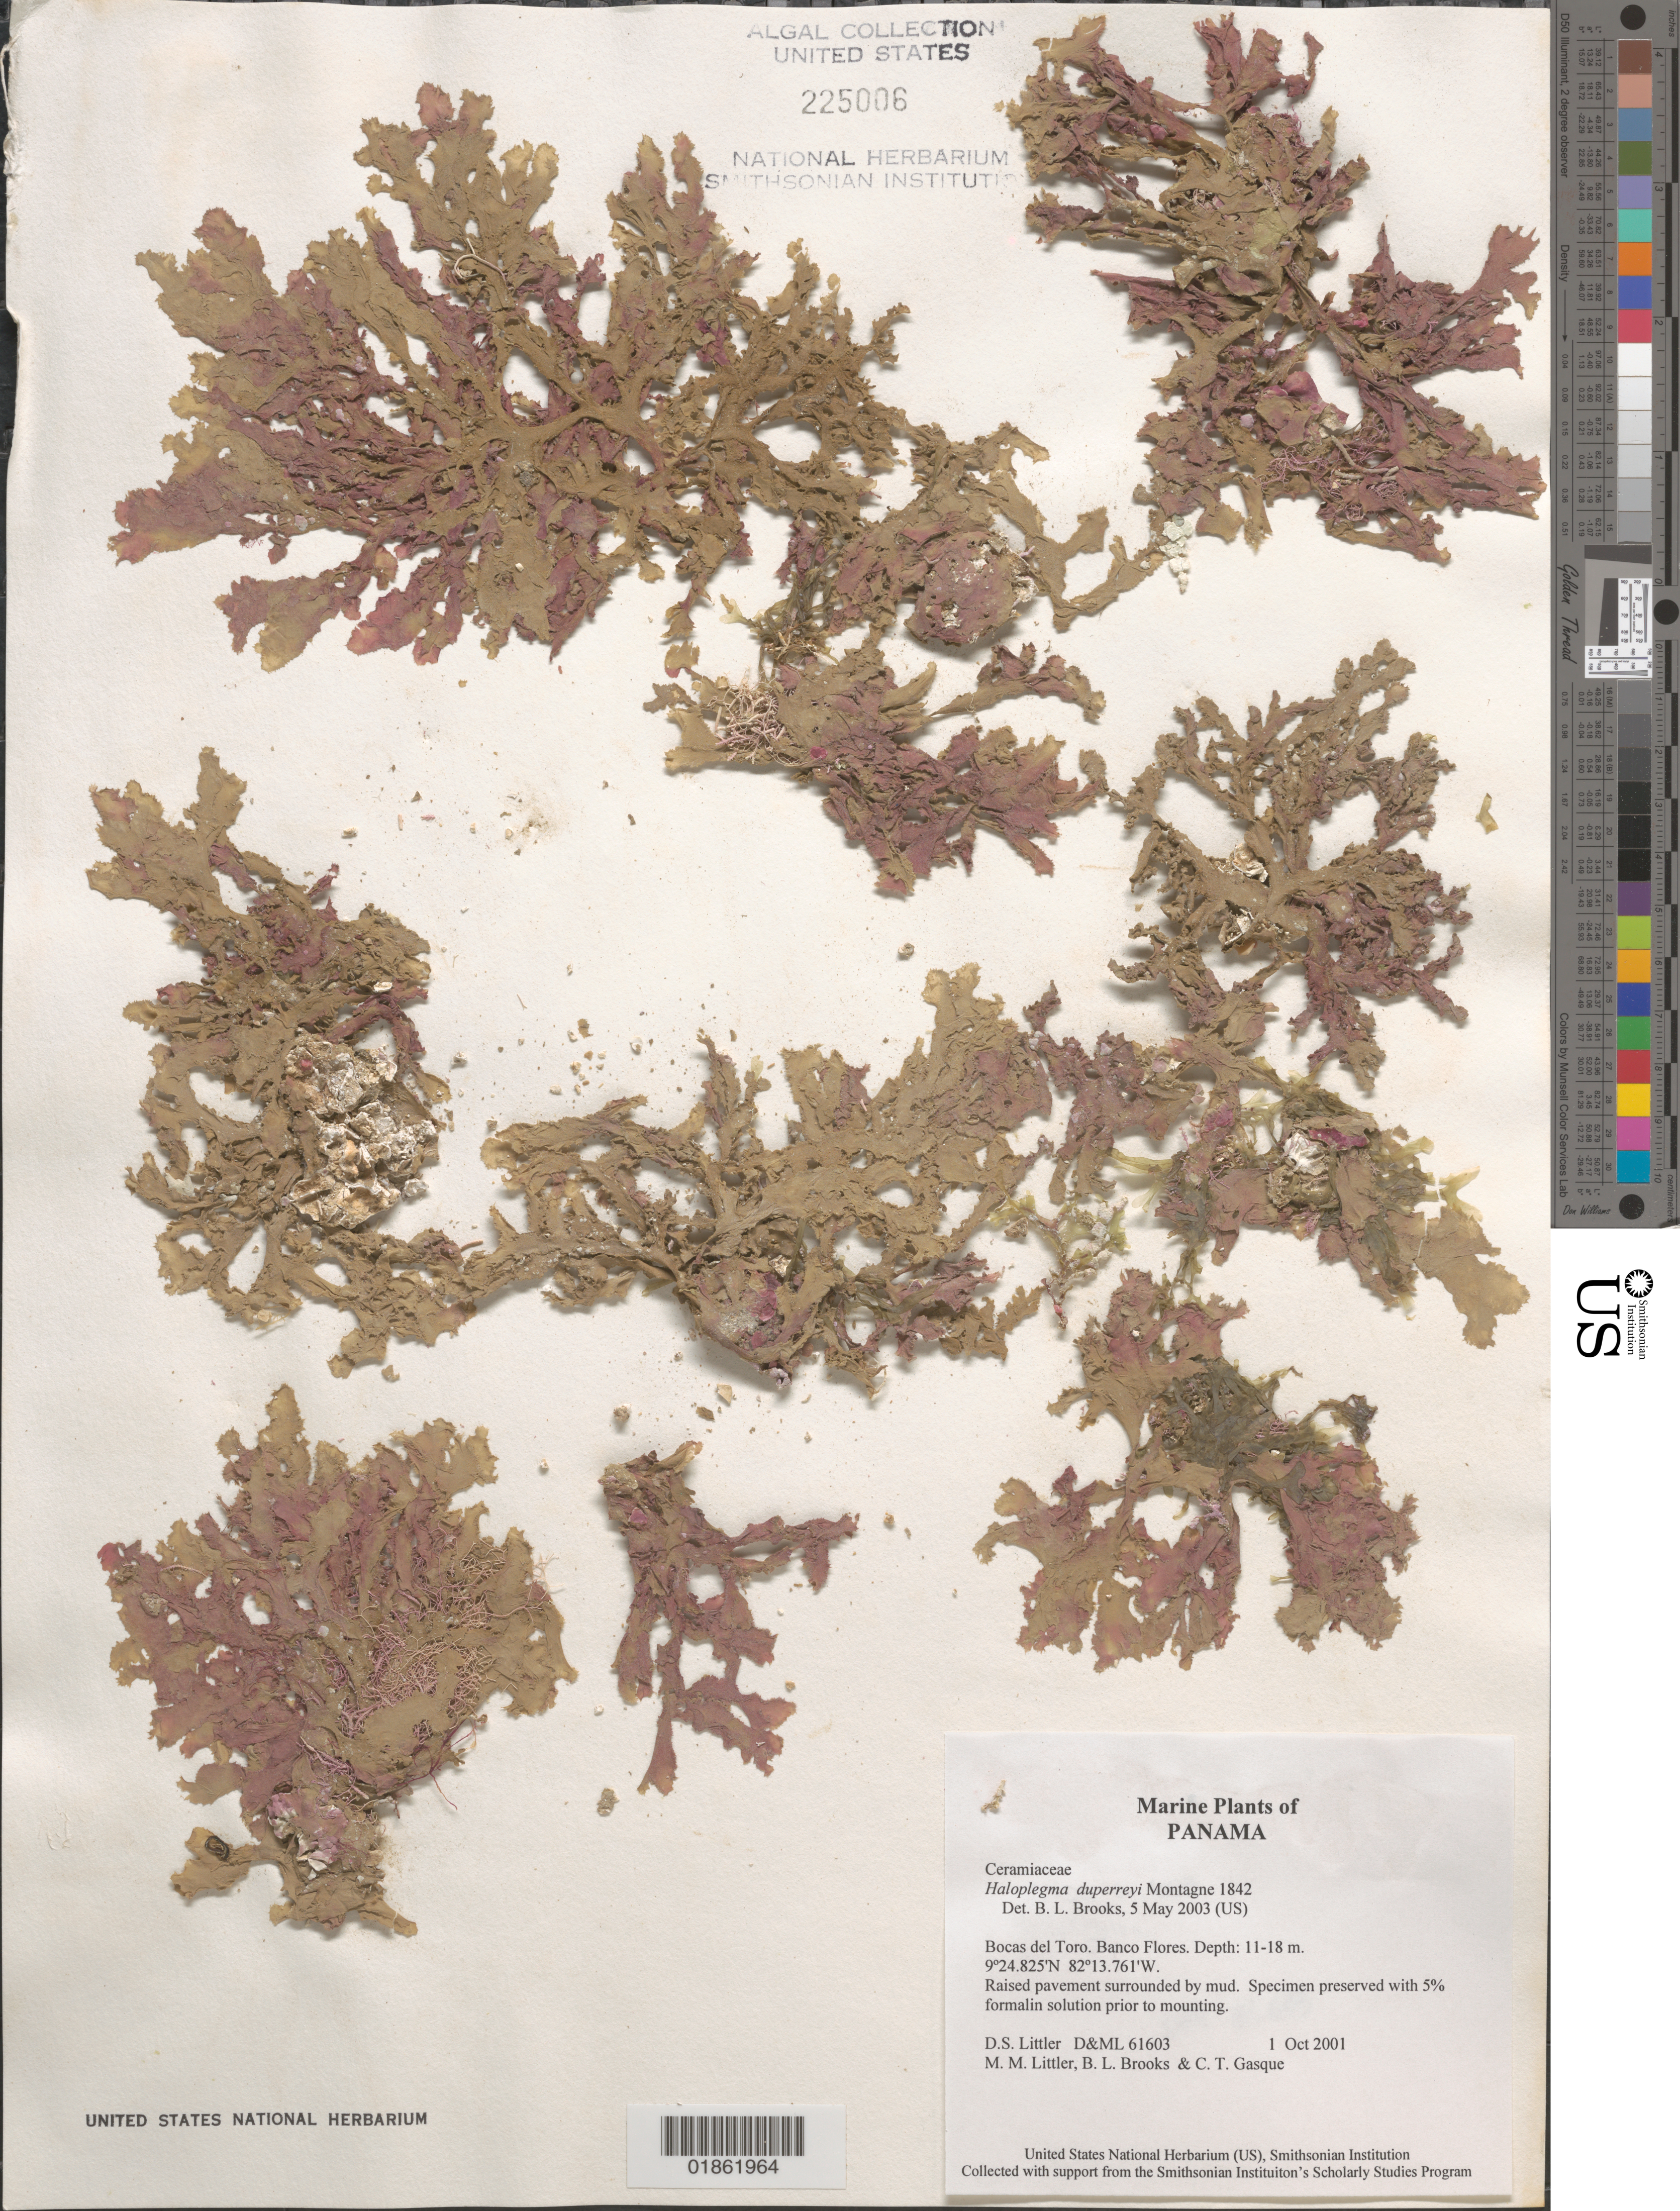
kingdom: Plantae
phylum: Rhodophyta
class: Florideophyceae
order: Ceramiales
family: Wrangeliaceae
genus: Haloplegma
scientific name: Haloplegma sp.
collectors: D. S. Littler, M. M. Littler & C. Gasque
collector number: D&ML 61603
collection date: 2001-10-01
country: Panama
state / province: Bocas del Toro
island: Colón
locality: Isla Colón. Bocas del Toro. Banco Flores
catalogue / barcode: US 225006